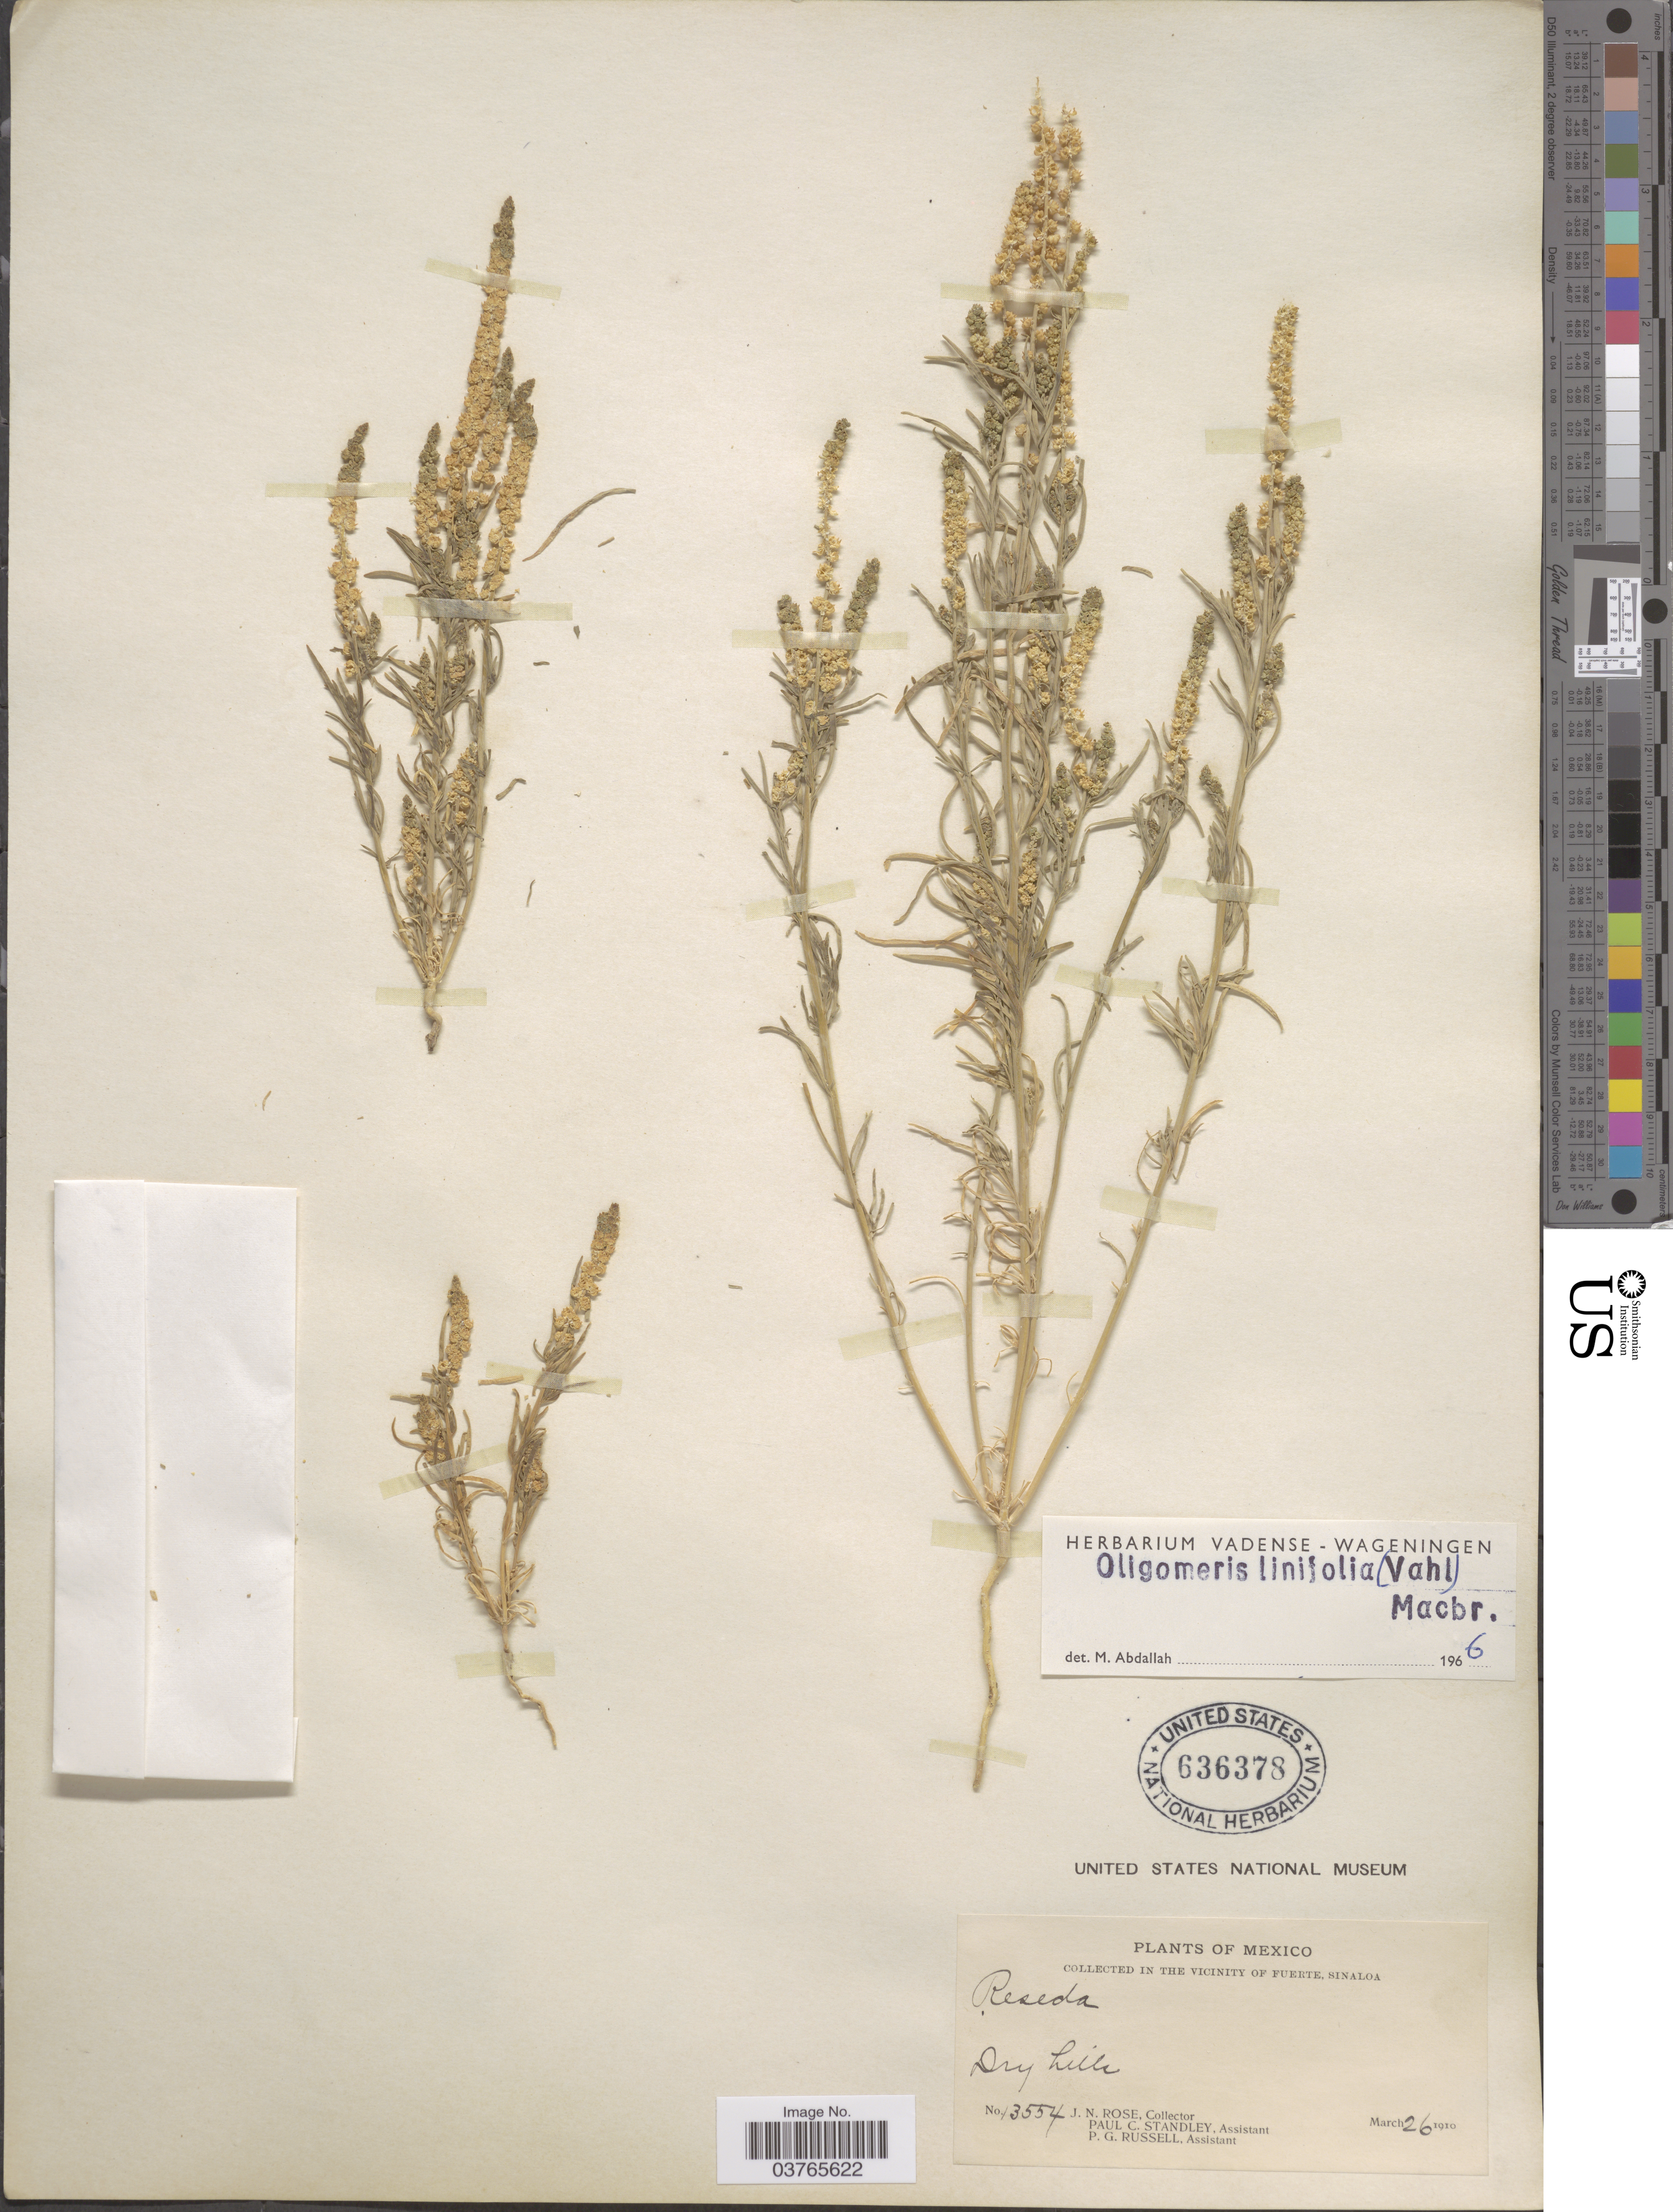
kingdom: Plantae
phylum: Tracheophyta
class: Magnoliopsida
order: Brassicales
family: Resedaceae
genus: Oligomeris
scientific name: Oligomeris linifolia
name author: (Vahl) J.F. Macbr.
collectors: J. N. Rose, P. C. Standley & P. G. Russell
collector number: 13554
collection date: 1910-03-26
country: Mexico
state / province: Sinaloa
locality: The vicinity of Fuerte.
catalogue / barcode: US 636378